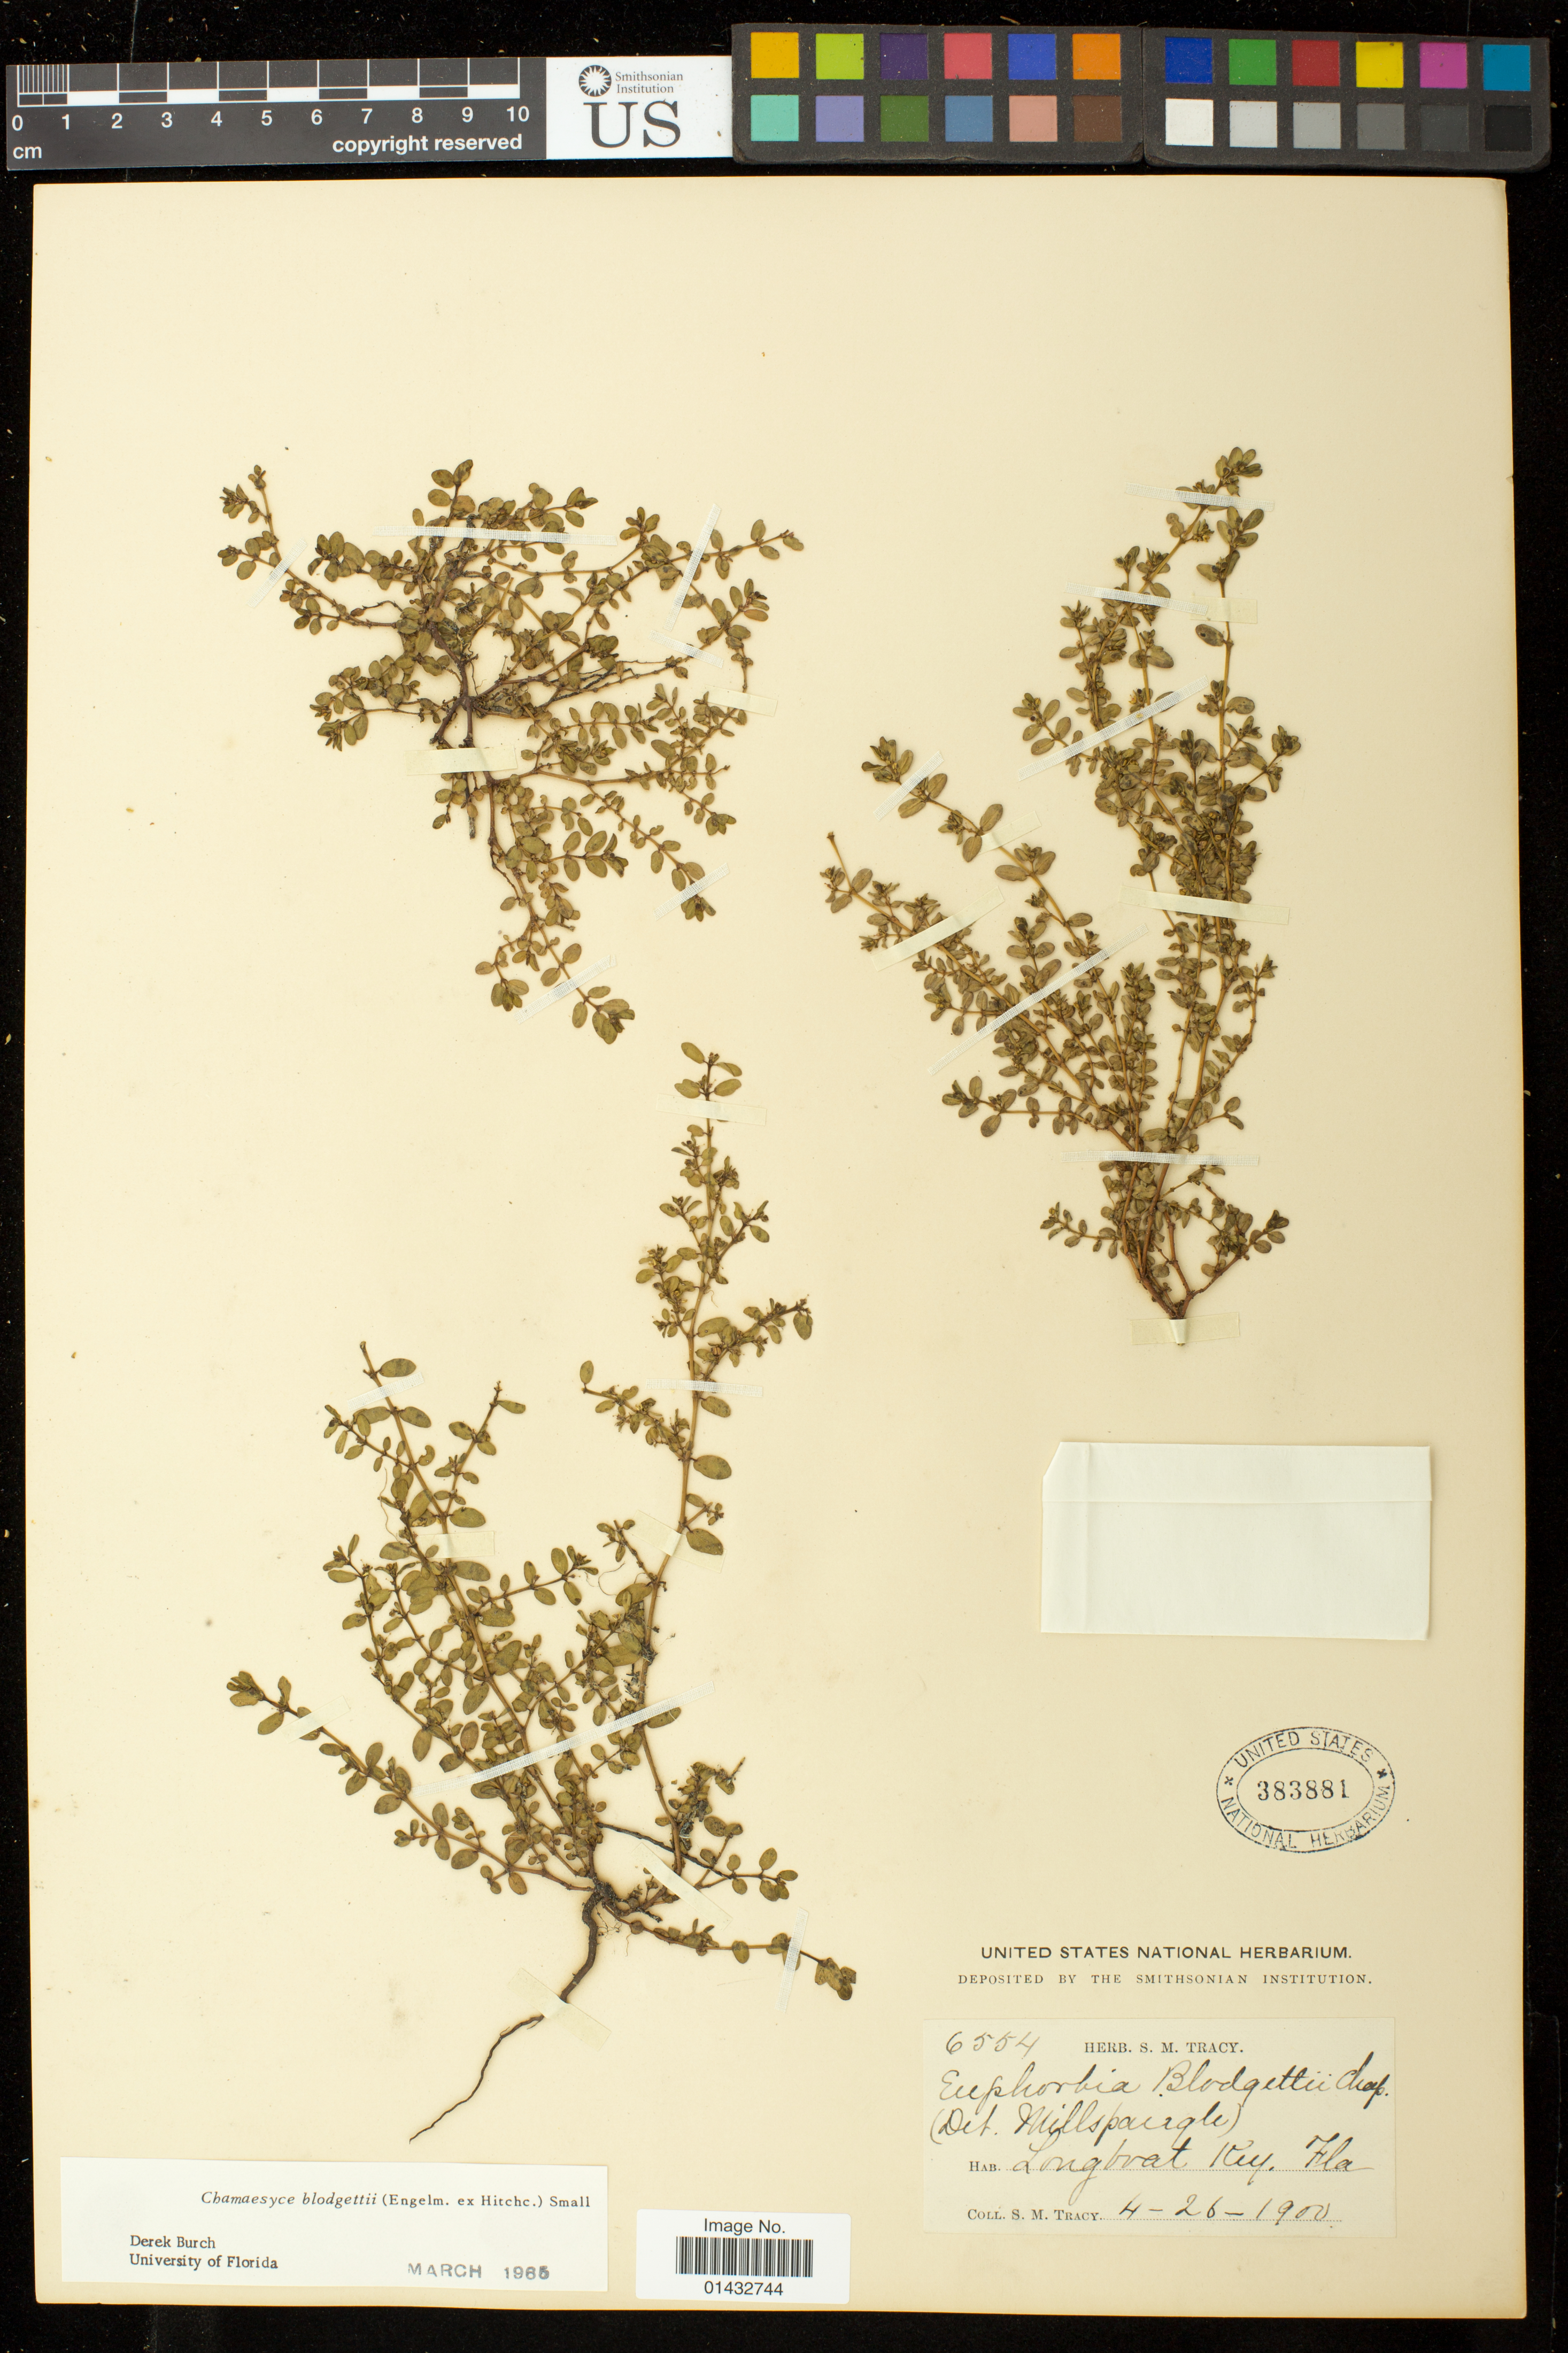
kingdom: Plantae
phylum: Tracheophyta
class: Magnoliopsida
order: Malpighiales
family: Euphorbiaceae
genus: Euphorbia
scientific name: Euphorbia blodgettii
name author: Engelm. ex Hitchc.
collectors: S. M. Tracy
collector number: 6554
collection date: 1900-04-26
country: United States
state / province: Florida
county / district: Manatee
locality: Longboat Key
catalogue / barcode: US 383881